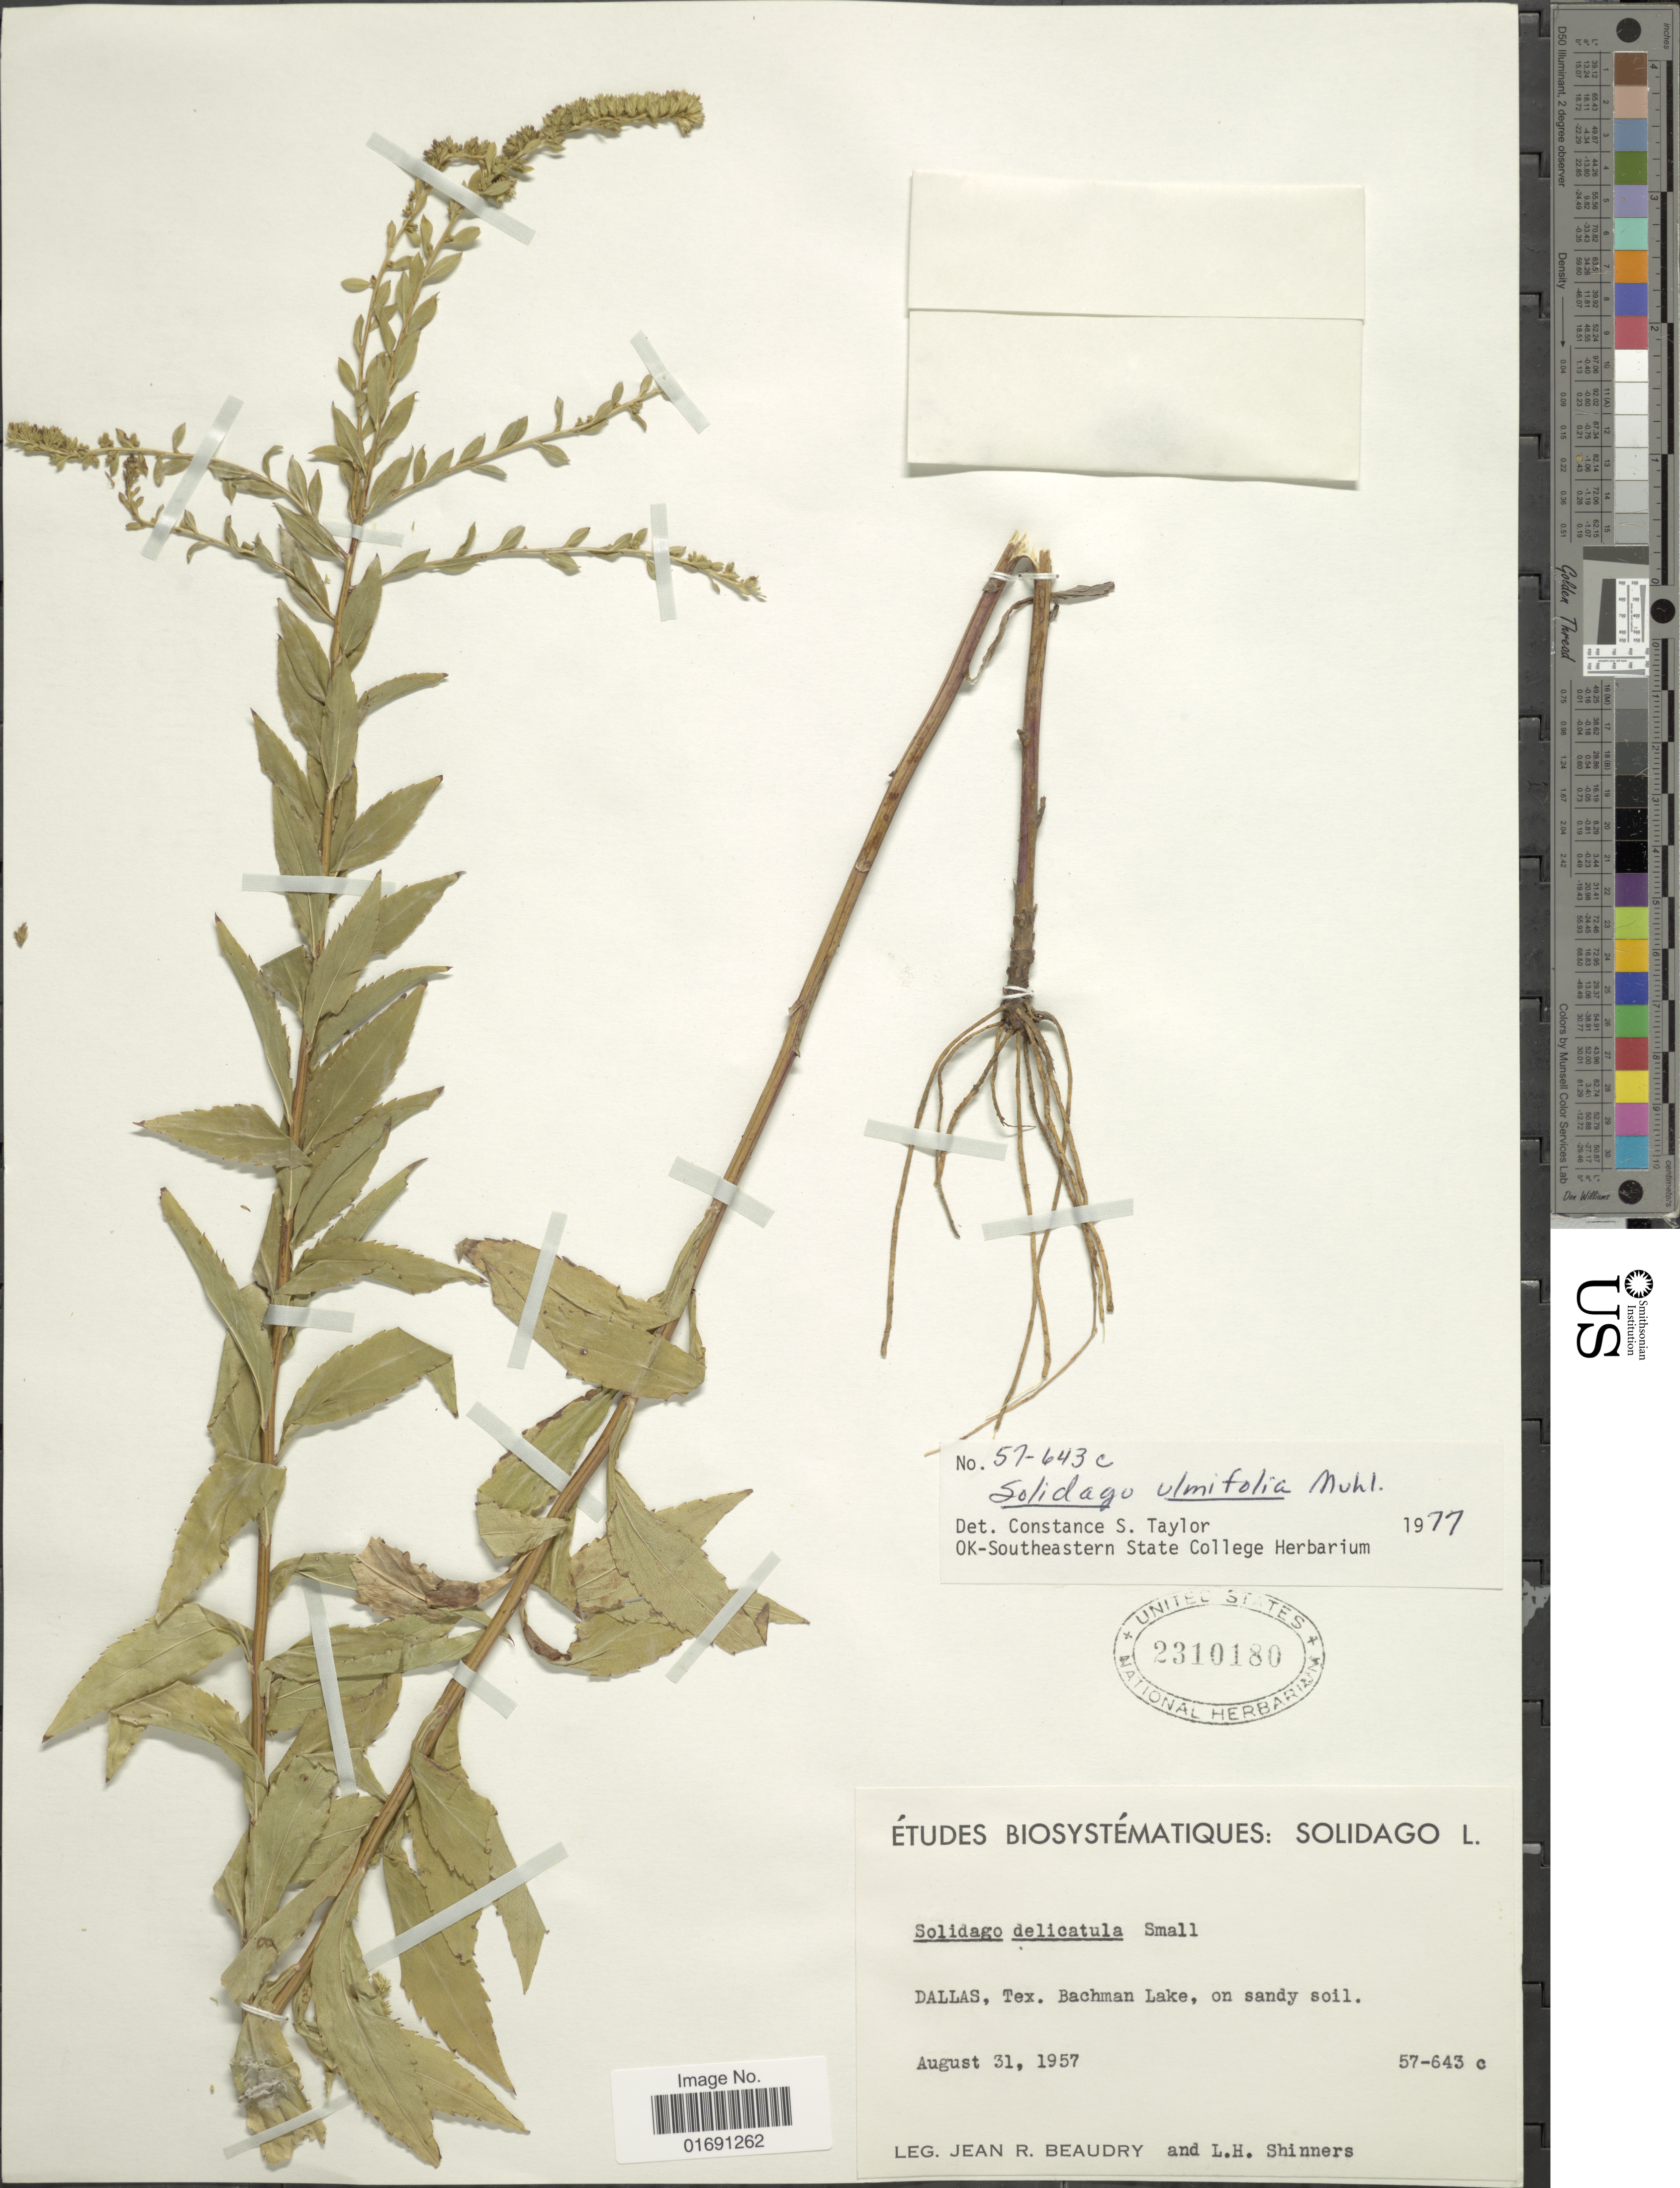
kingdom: Plantae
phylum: Tracheophyta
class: Magnoliopsida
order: Asterales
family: Asteraceae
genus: Solidago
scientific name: Solidago ulmifolia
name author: Muhl. ex Willd.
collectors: J. Beaudry & L. H. Shinners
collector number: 57-643c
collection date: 1957-08-31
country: United States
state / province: Texas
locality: Dallas, Tex., Bachman Lake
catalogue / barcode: US 2310180